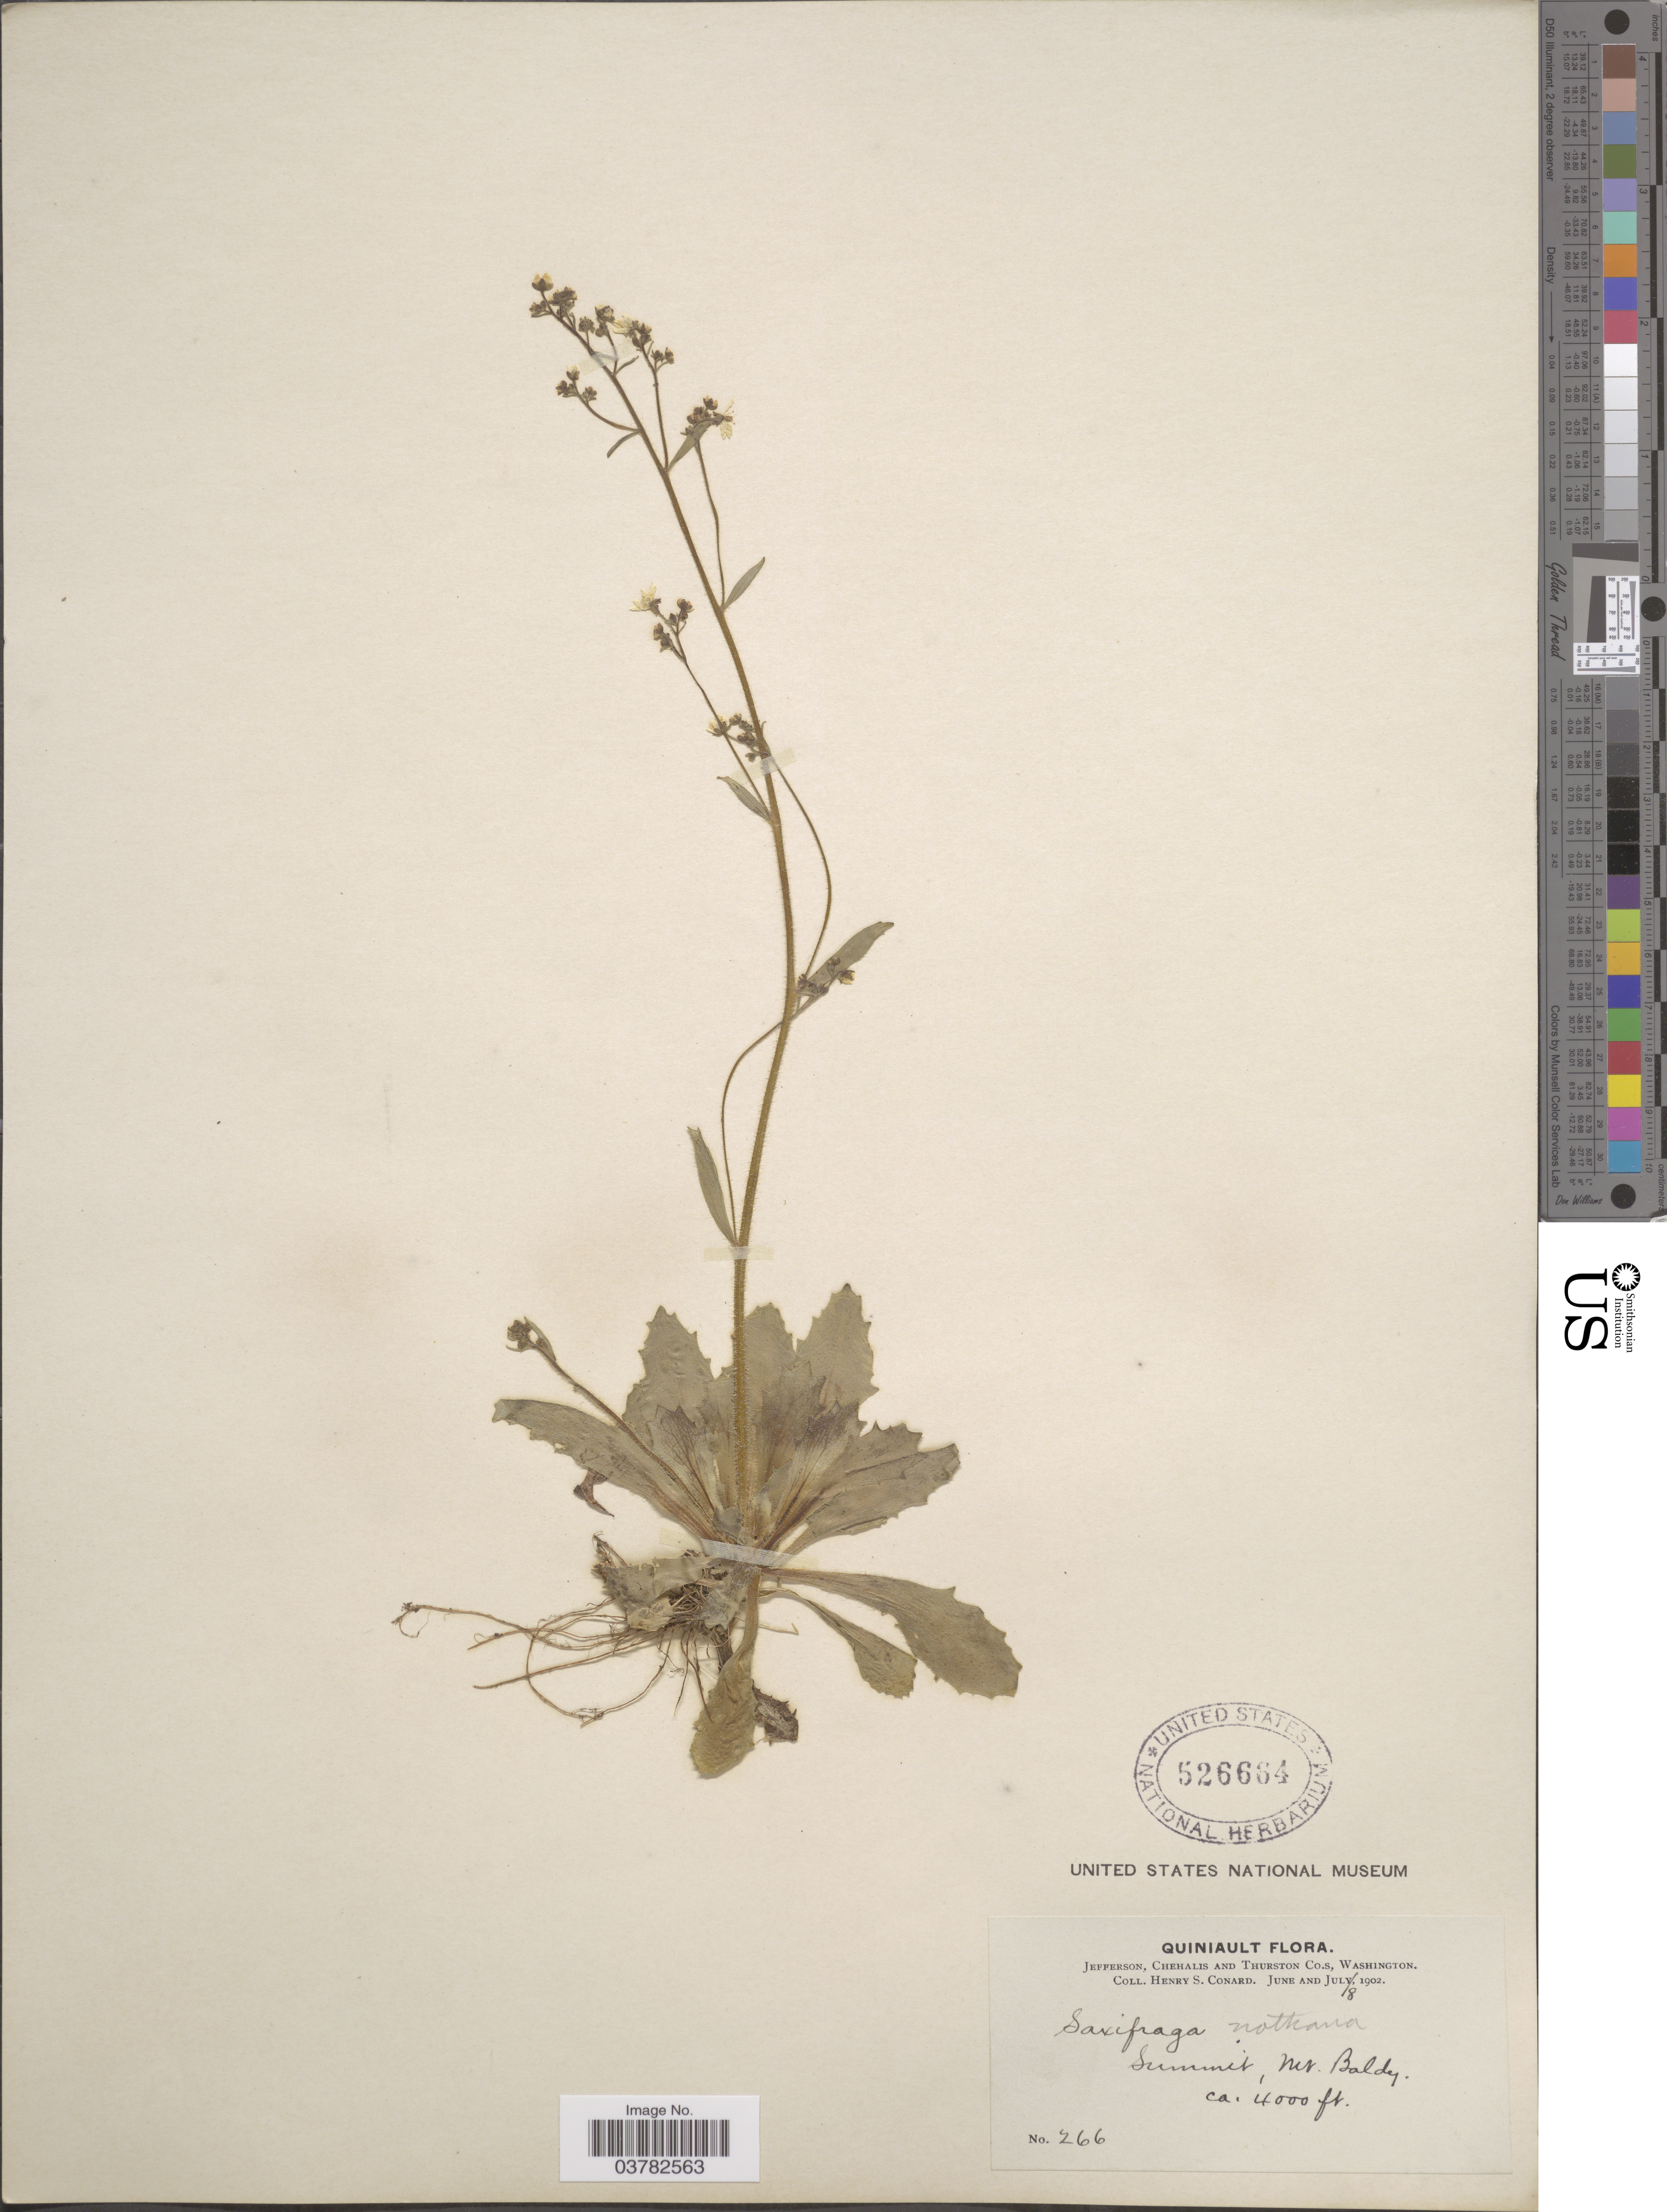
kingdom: Plantae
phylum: Tracheophyta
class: Magnoliopsida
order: Saxifragales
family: Saxifragaceae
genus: Micranthes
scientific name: Micranthes stellaris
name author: (L.) Galasso et al.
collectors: H. S. Conard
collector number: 266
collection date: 1902-07-08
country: United States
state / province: Washington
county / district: Thurston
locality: Quiniault. Jefferson, Chehalis and Thurston Co.s. Summit, Mt. Baldy.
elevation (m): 1219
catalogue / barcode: US 526664